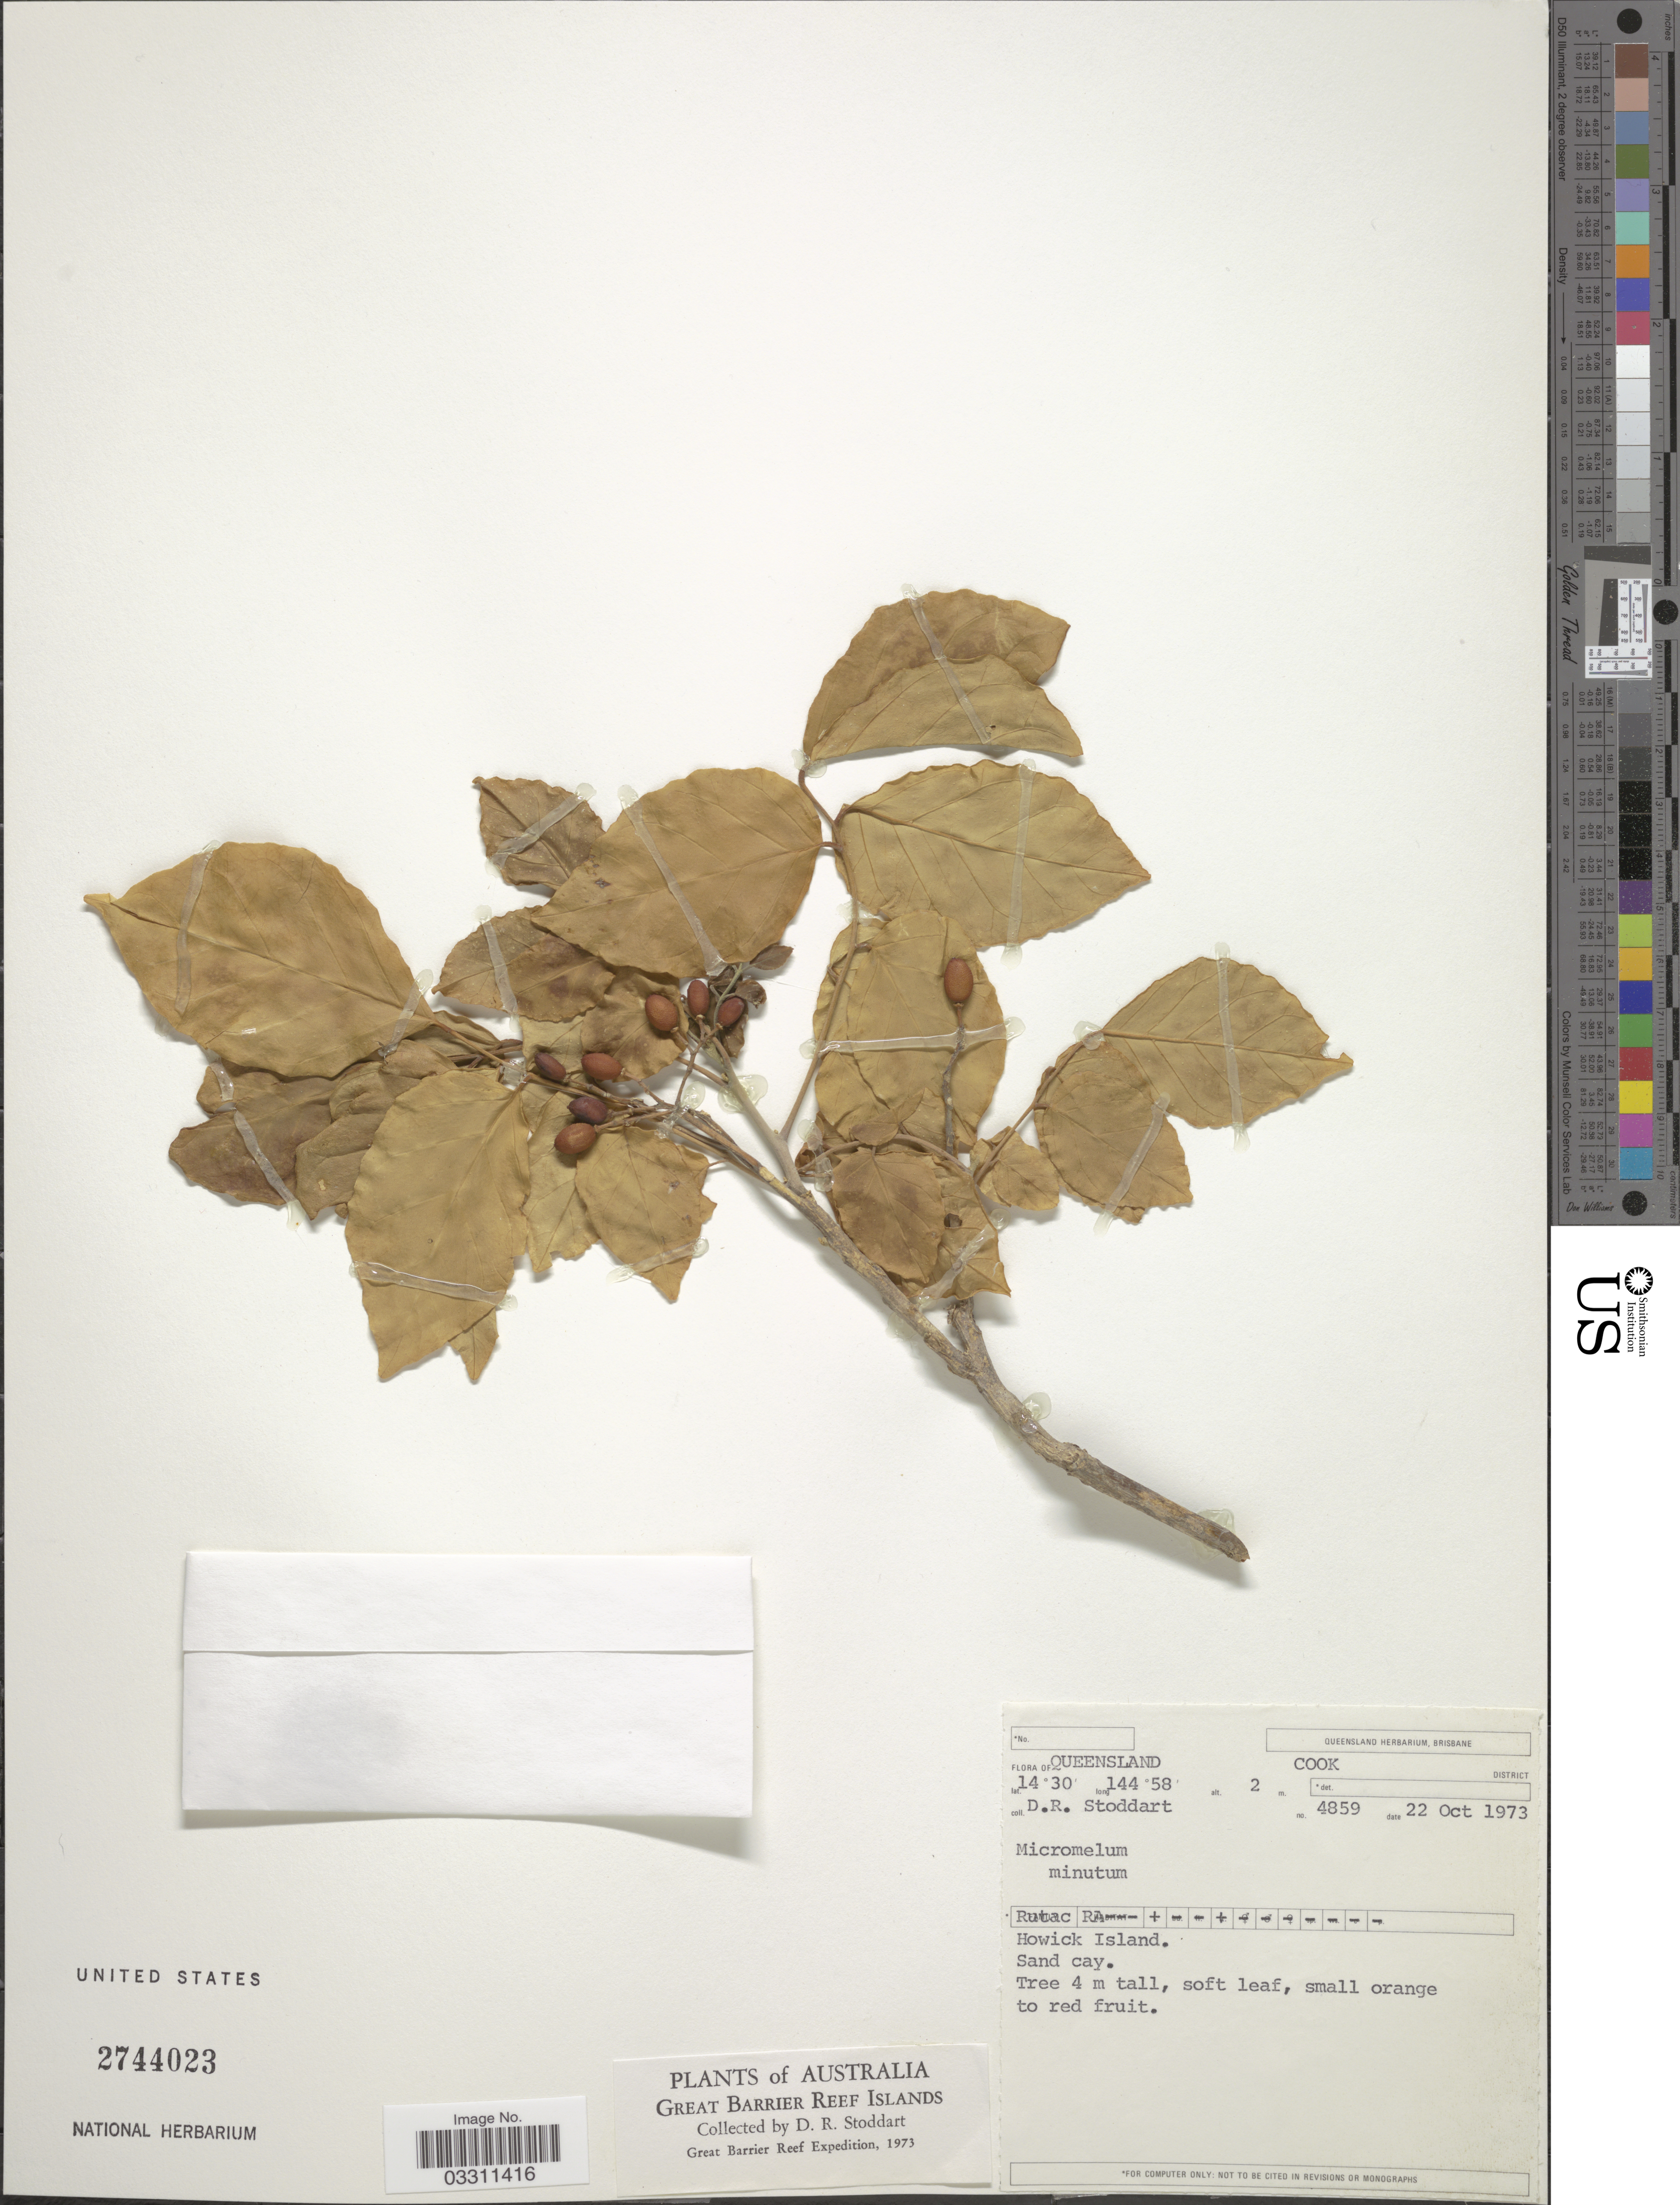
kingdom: Plantae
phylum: Tracheophyta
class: Magnoliopsida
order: Sapindales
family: Rutaceae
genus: Micromelum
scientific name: Micromelum minutum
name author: (G. Forst.) Wight & Arn.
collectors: D. R. Stoddart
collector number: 4859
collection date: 1973-10-22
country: Australia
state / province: Queensland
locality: Cook District. Howick Island, Sand cay.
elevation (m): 2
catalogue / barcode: US 2744023